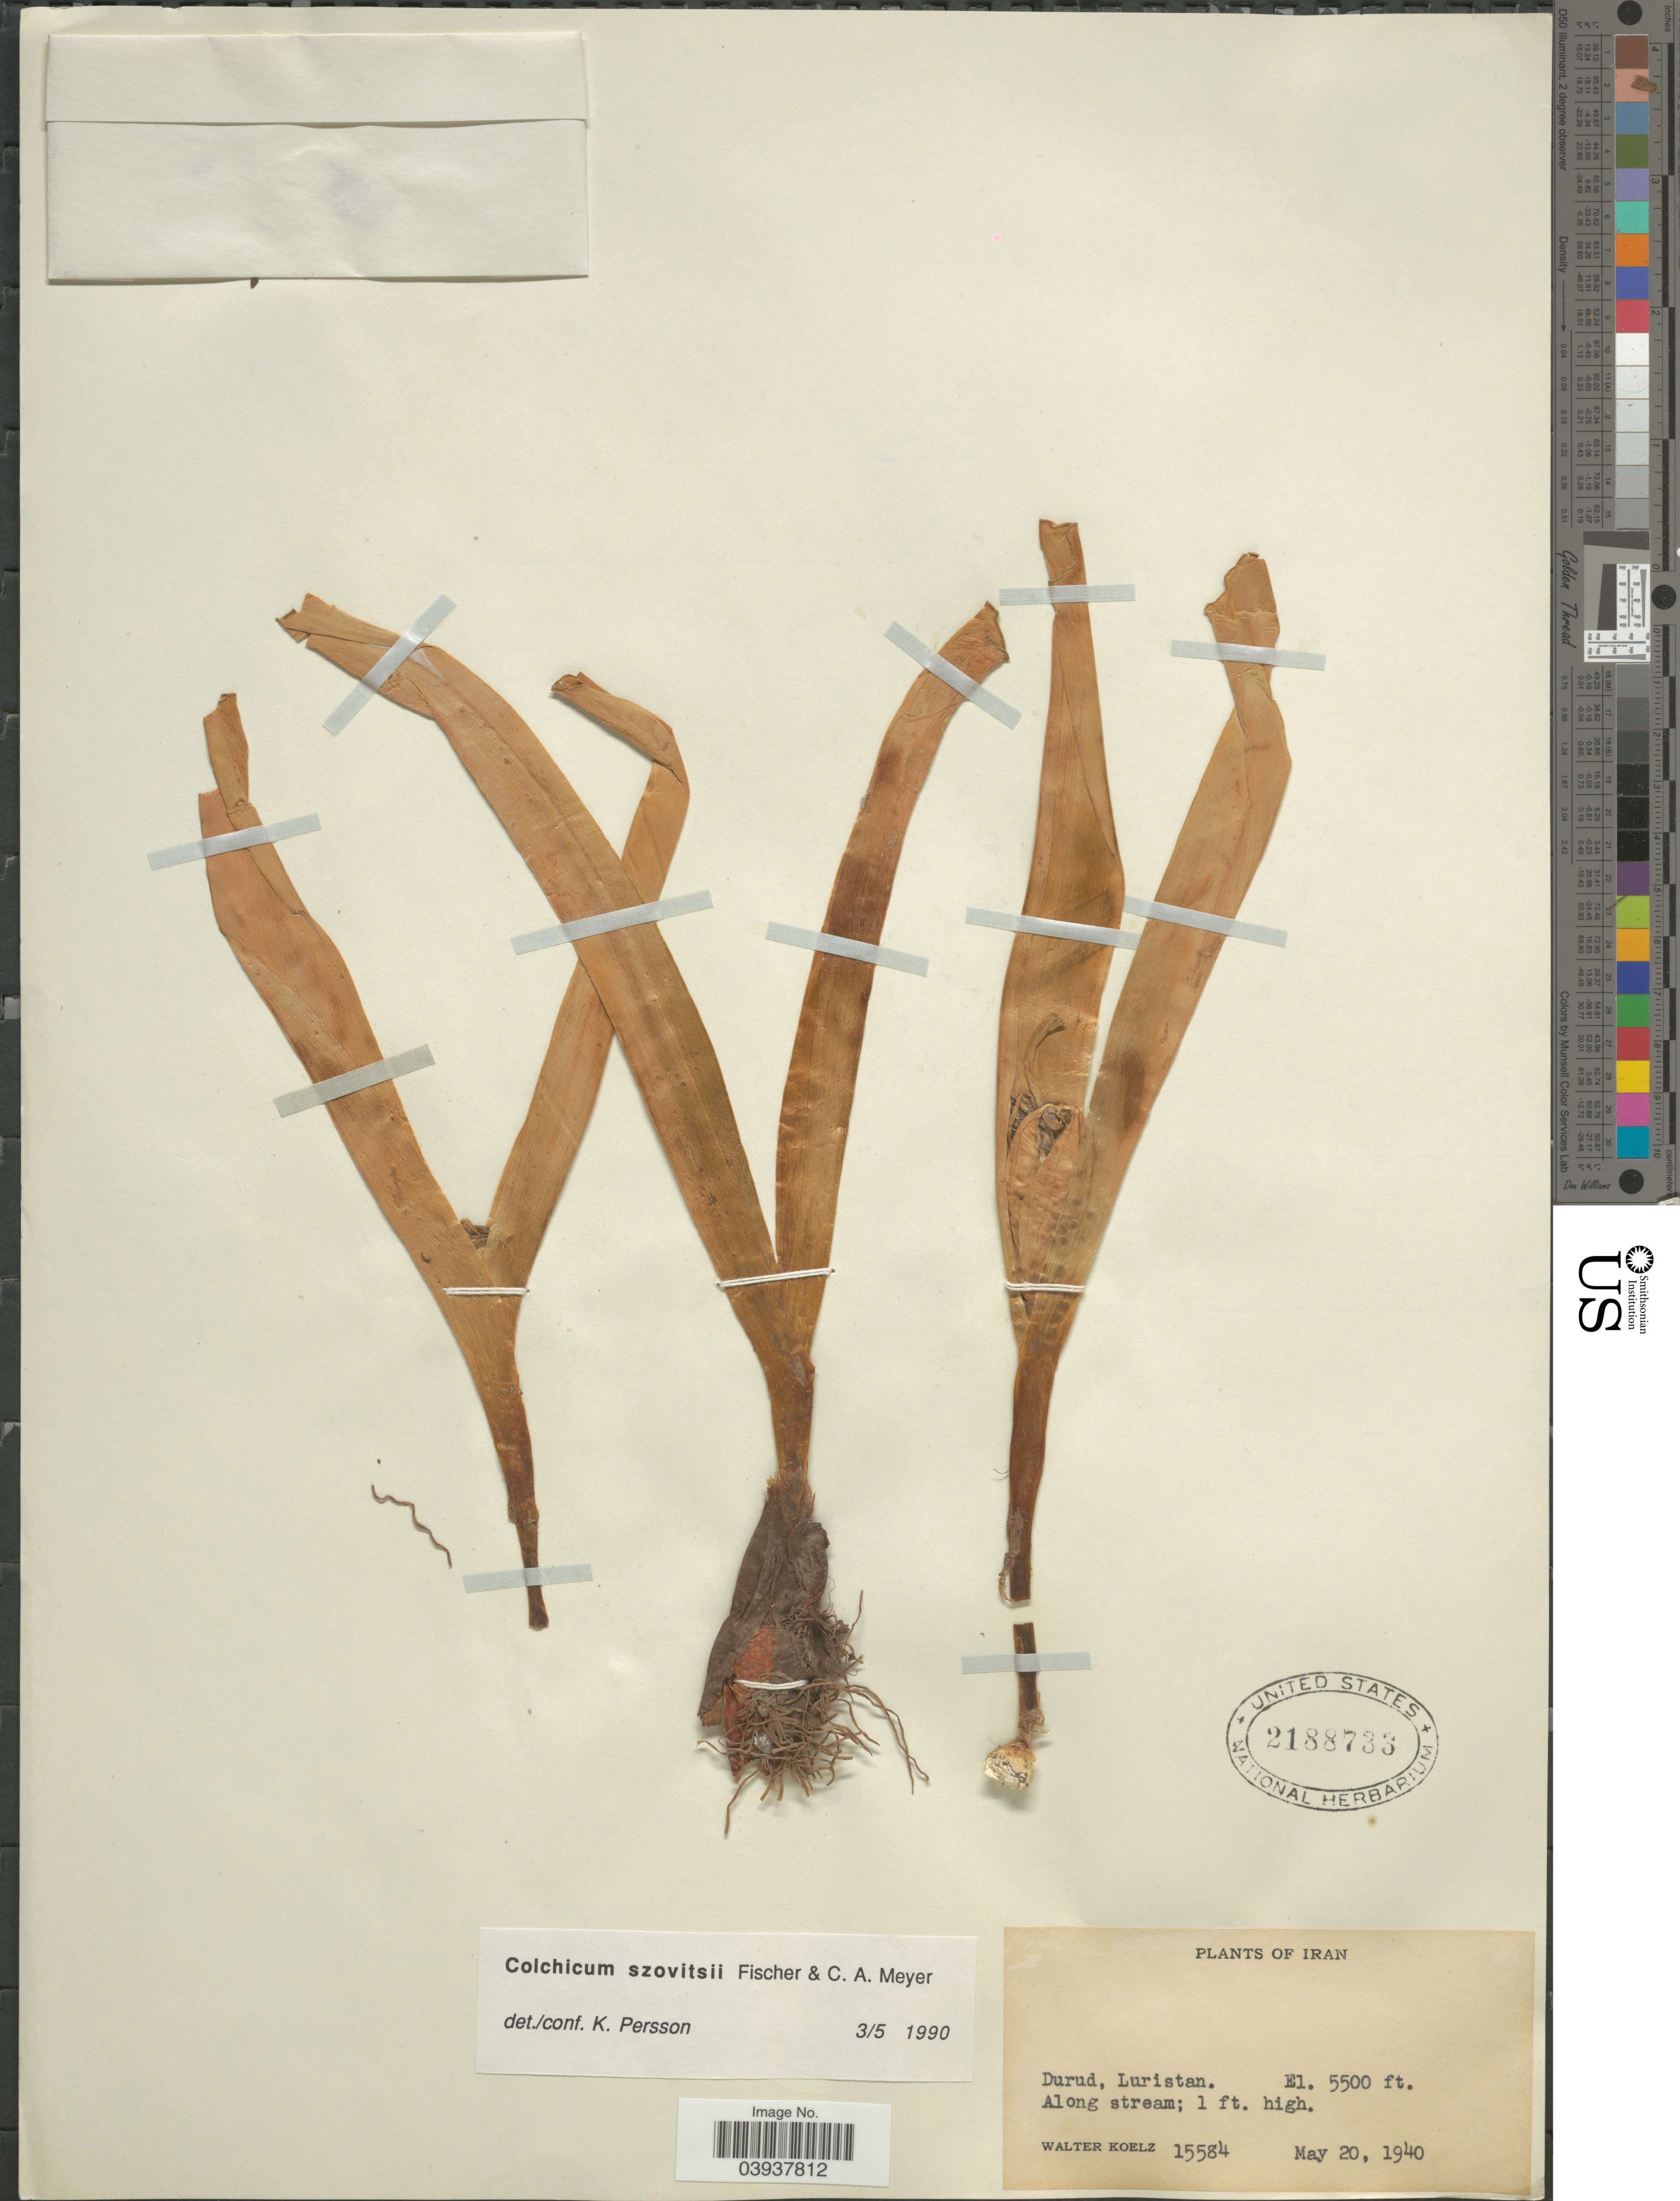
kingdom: Plantae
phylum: Tracheophyta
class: Liliopsida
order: Liliales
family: Colchicaceae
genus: Colchicum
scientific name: Colchicum szovitsii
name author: Fisch. & C.A. Mey.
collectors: W. N. Koelz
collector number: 15584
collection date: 1940-05-20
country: Iran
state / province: Lorestan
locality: Durud, Luristan. Along stream.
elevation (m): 1676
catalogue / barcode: US 2188733